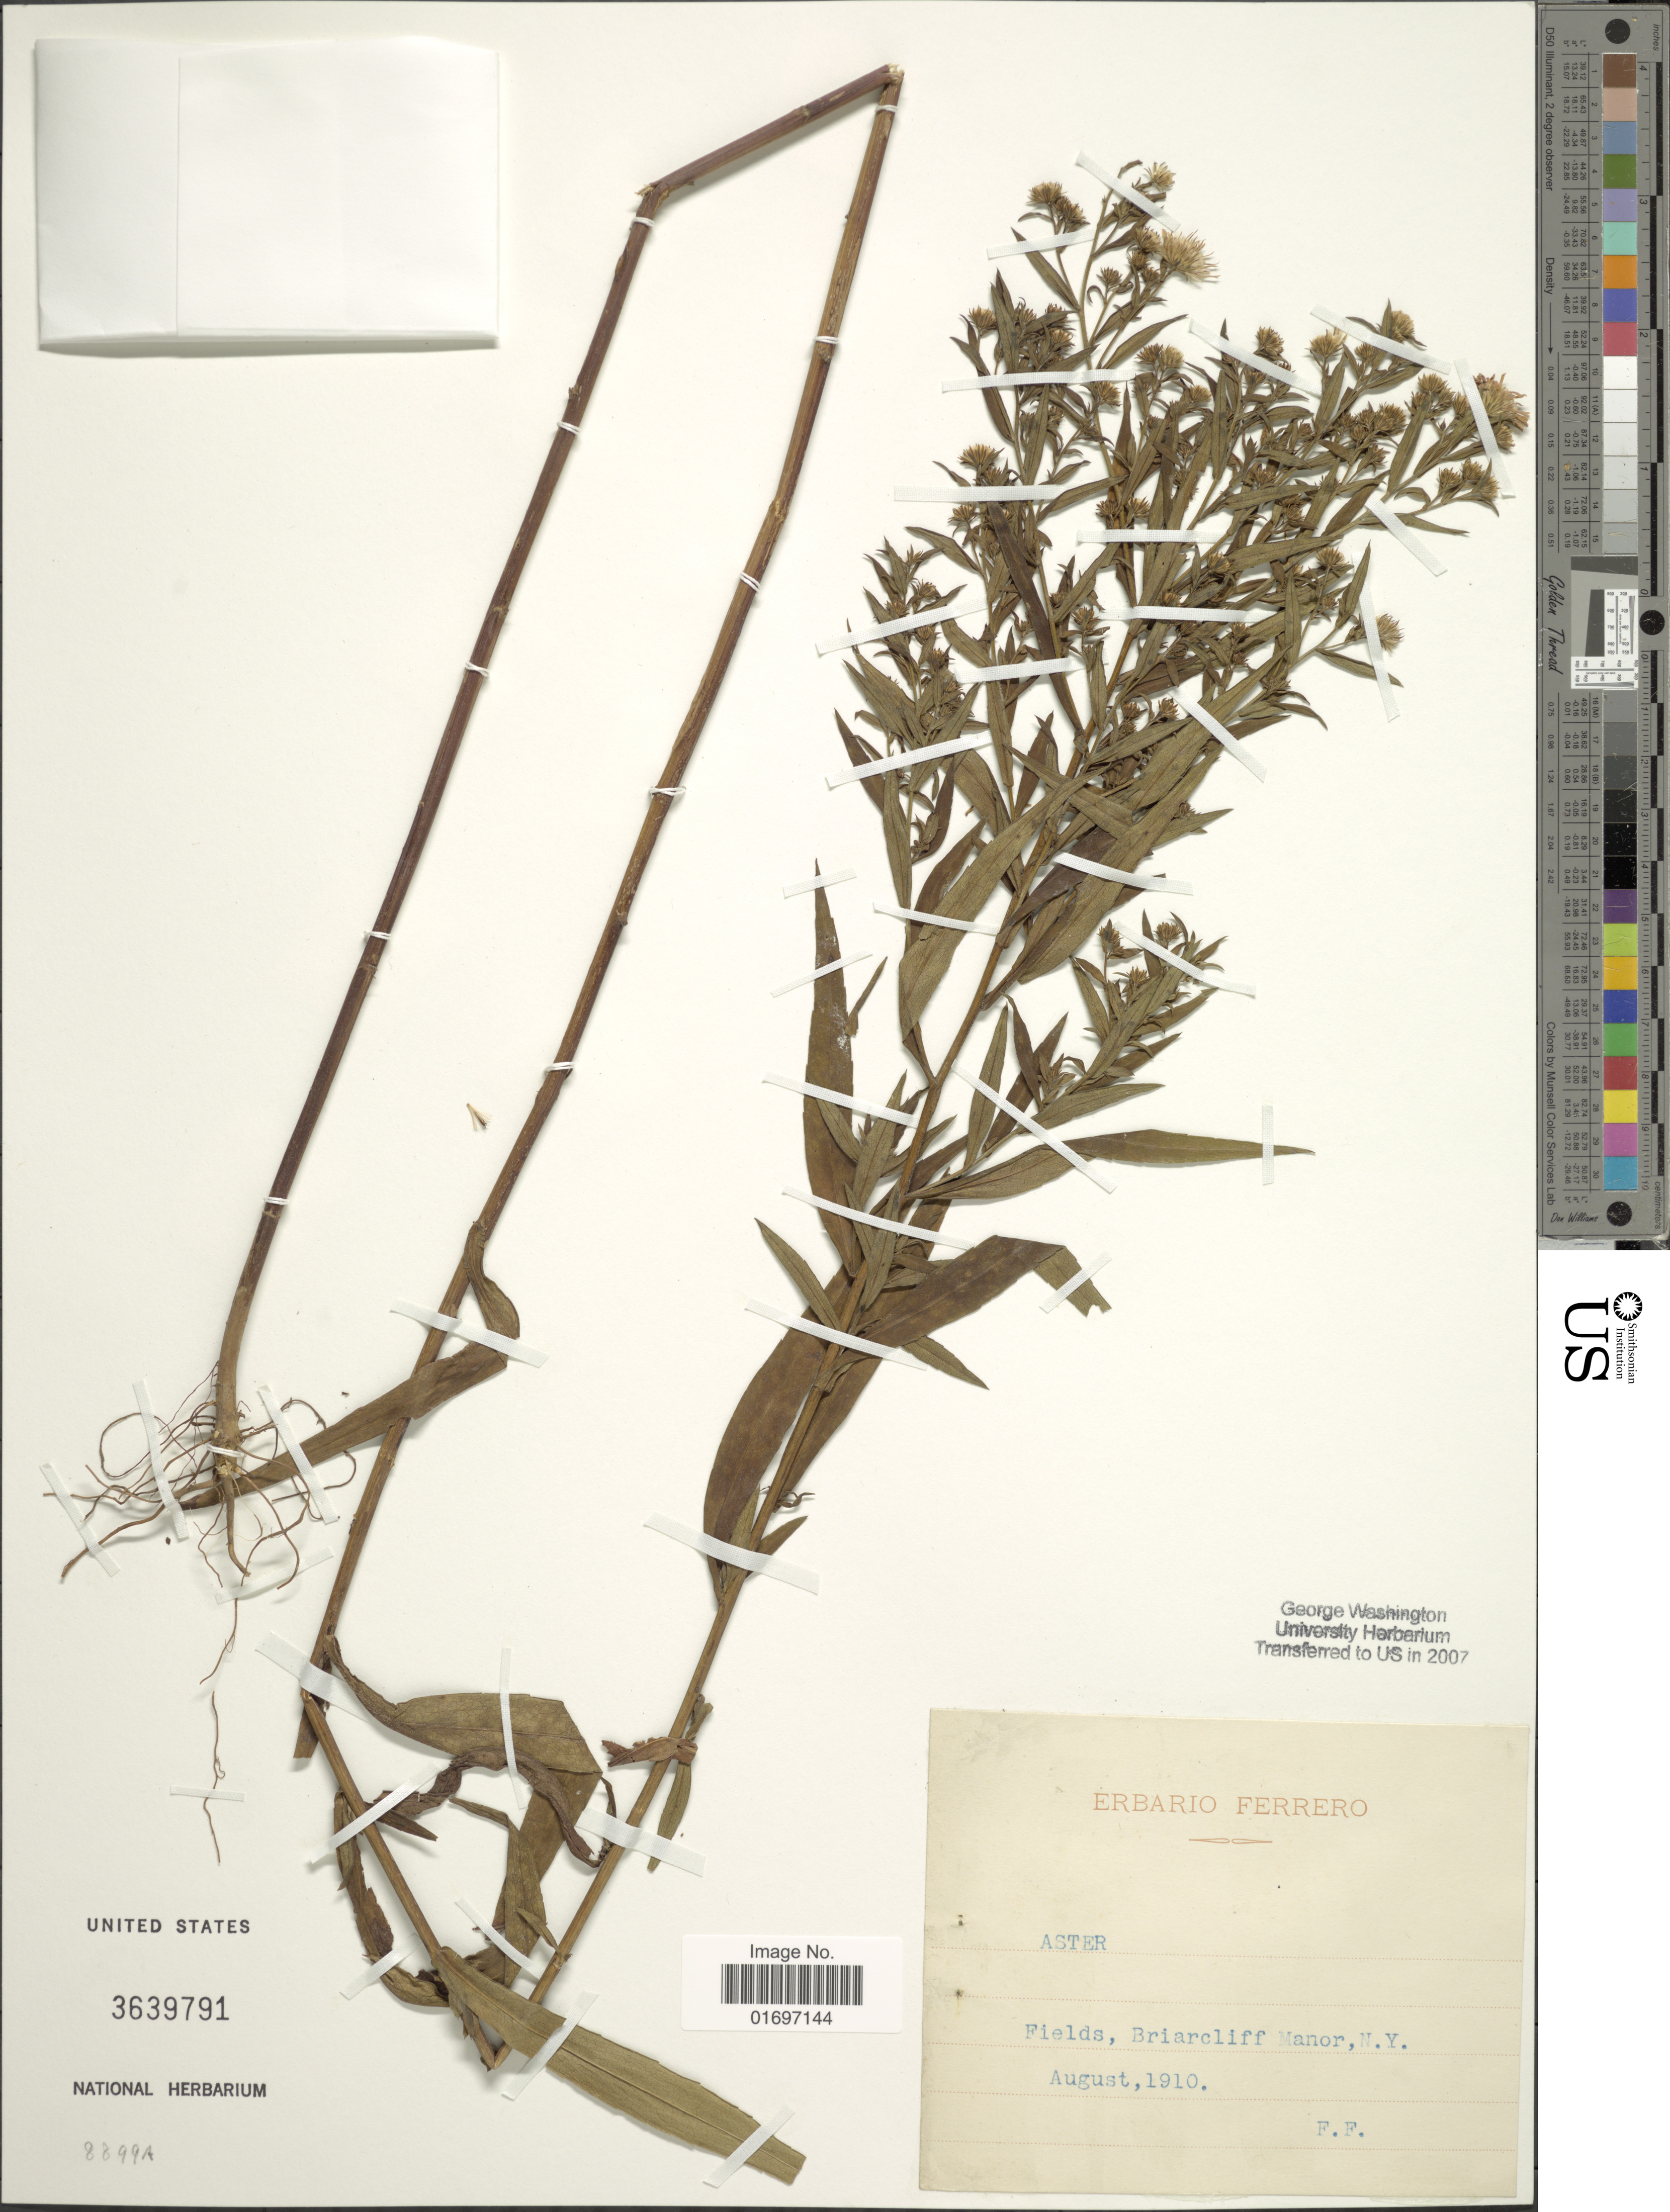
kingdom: Plantae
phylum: Tracheophyta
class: Magnoliopsida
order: Asterales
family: Asteraceae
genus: Symphyotrichum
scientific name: Symphyotrichum adnatum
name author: (Nutt.) G.L. Nesom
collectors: F. Ferrero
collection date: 1910-08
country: United States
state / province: New York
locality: Fields, Briarcliff Manor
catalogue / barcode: US 3639791